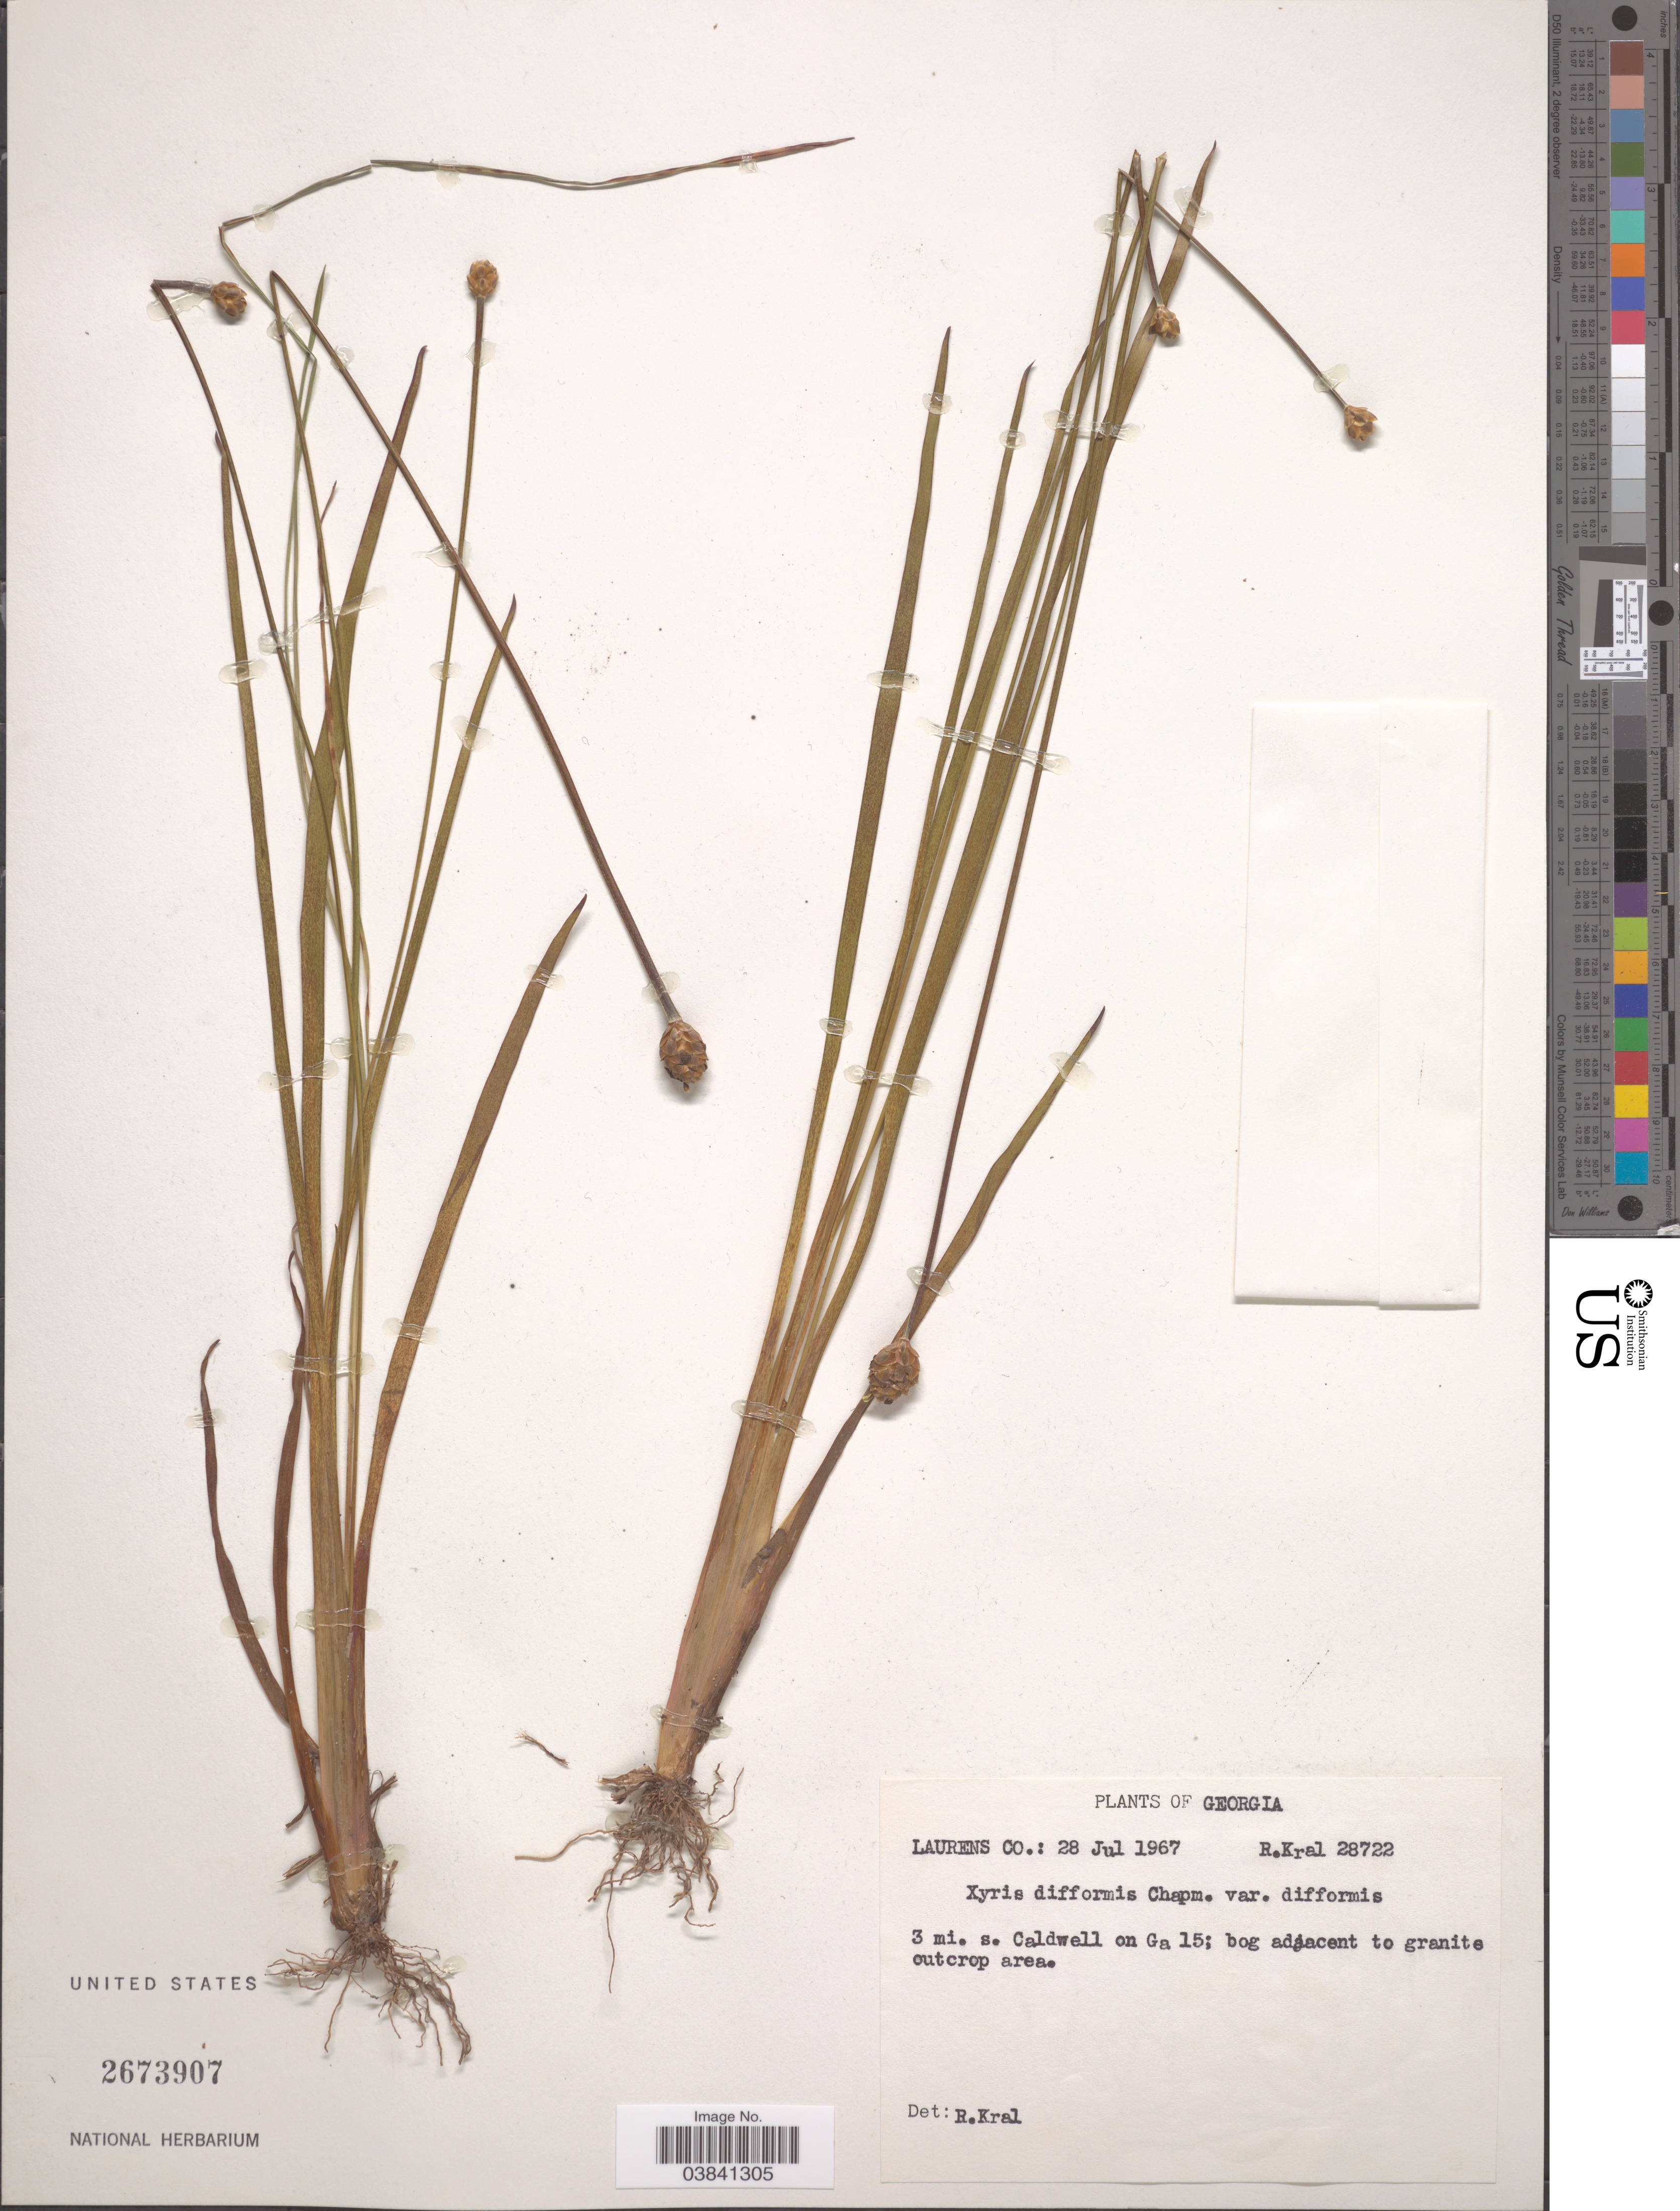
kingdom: Plantae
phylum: Tracheophyta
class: Liliopsida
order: Poales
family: Xyridaceae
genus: Xyris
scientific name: Xyris difformis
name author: Chapm.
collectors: R. Kral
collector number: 28722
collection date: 1967-07-28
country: United States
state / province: Georgia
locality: Laurens Co.: 3 mi. s. Caldwell on Ga 15; bog adjacent to granite outcrop area.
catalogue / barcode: US 2673907